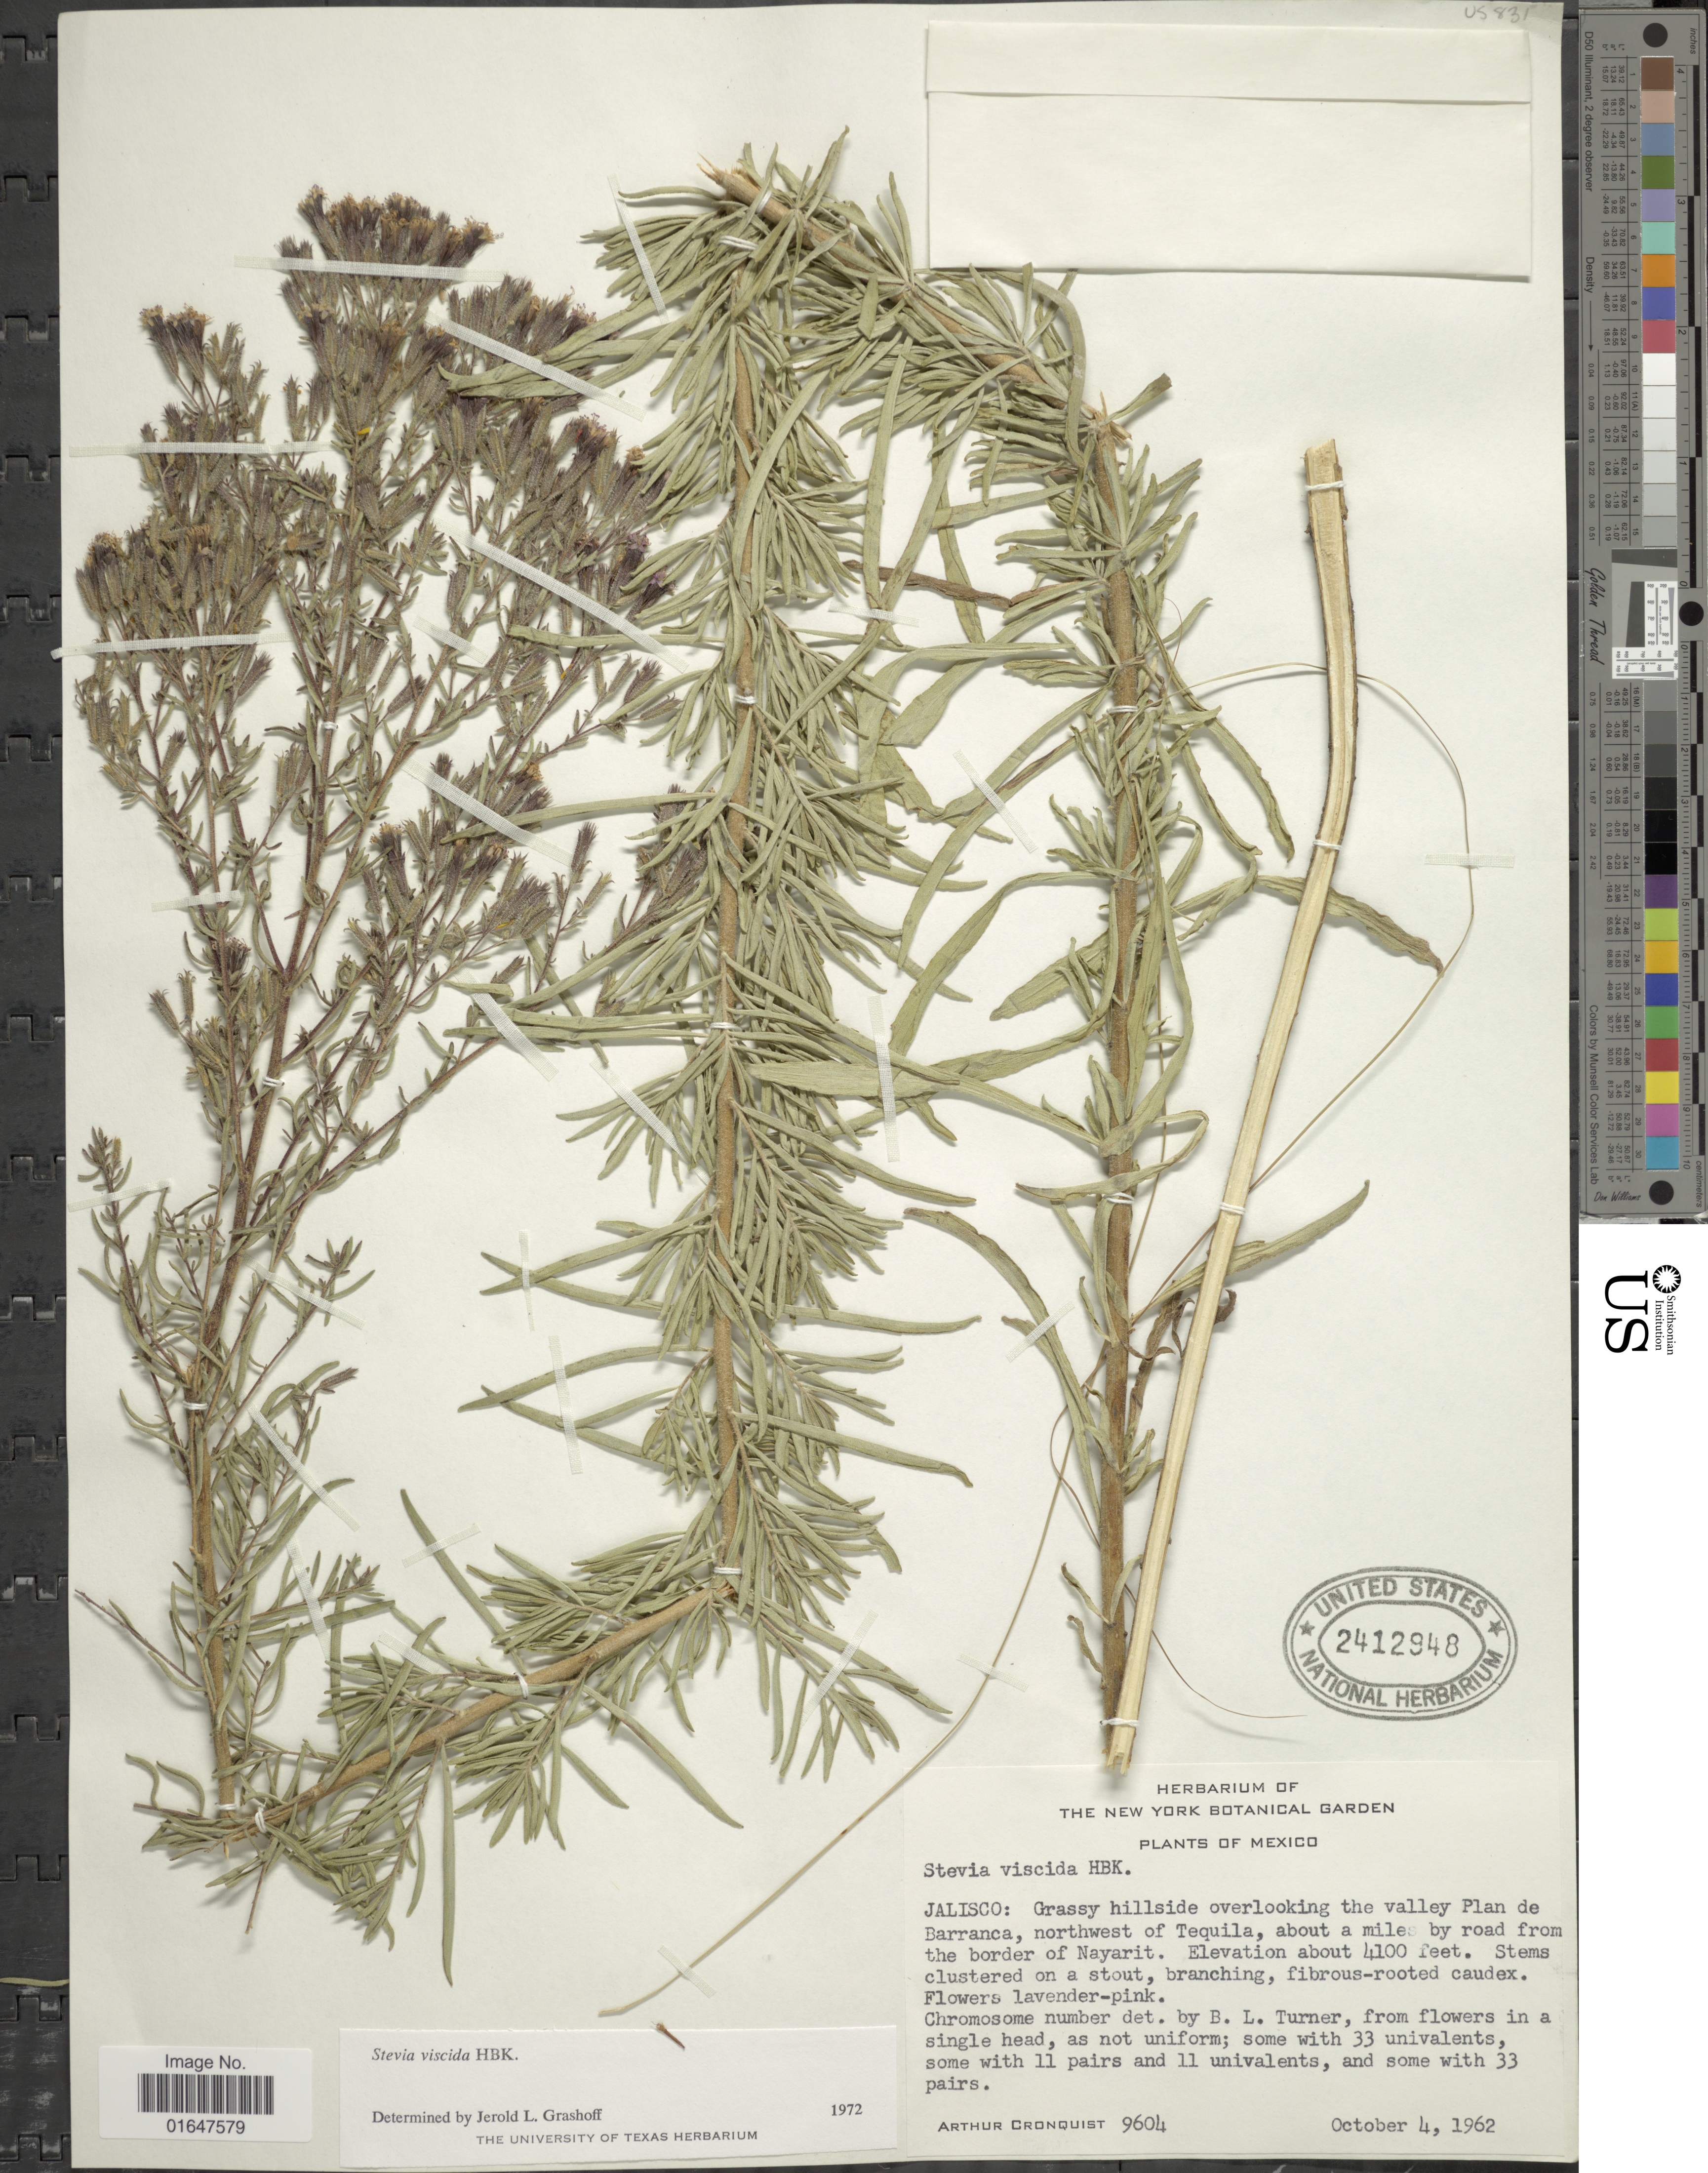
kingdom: Plantae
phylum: Tracheophyta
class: Magnoliopsida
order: Asterales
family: Asteraceae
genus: Stevia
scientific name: Stevia viscida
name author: Kunth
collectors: A. J. Cronquist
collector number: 9604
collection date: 1962-10-04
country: Mexico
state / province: Jalisco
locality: Grassy hillsides overlooking the valley Plan de Barranca, northwest of Tequila, about a mile byr oad from the border of Nayarit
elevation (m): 1250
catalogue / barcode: US 2412948